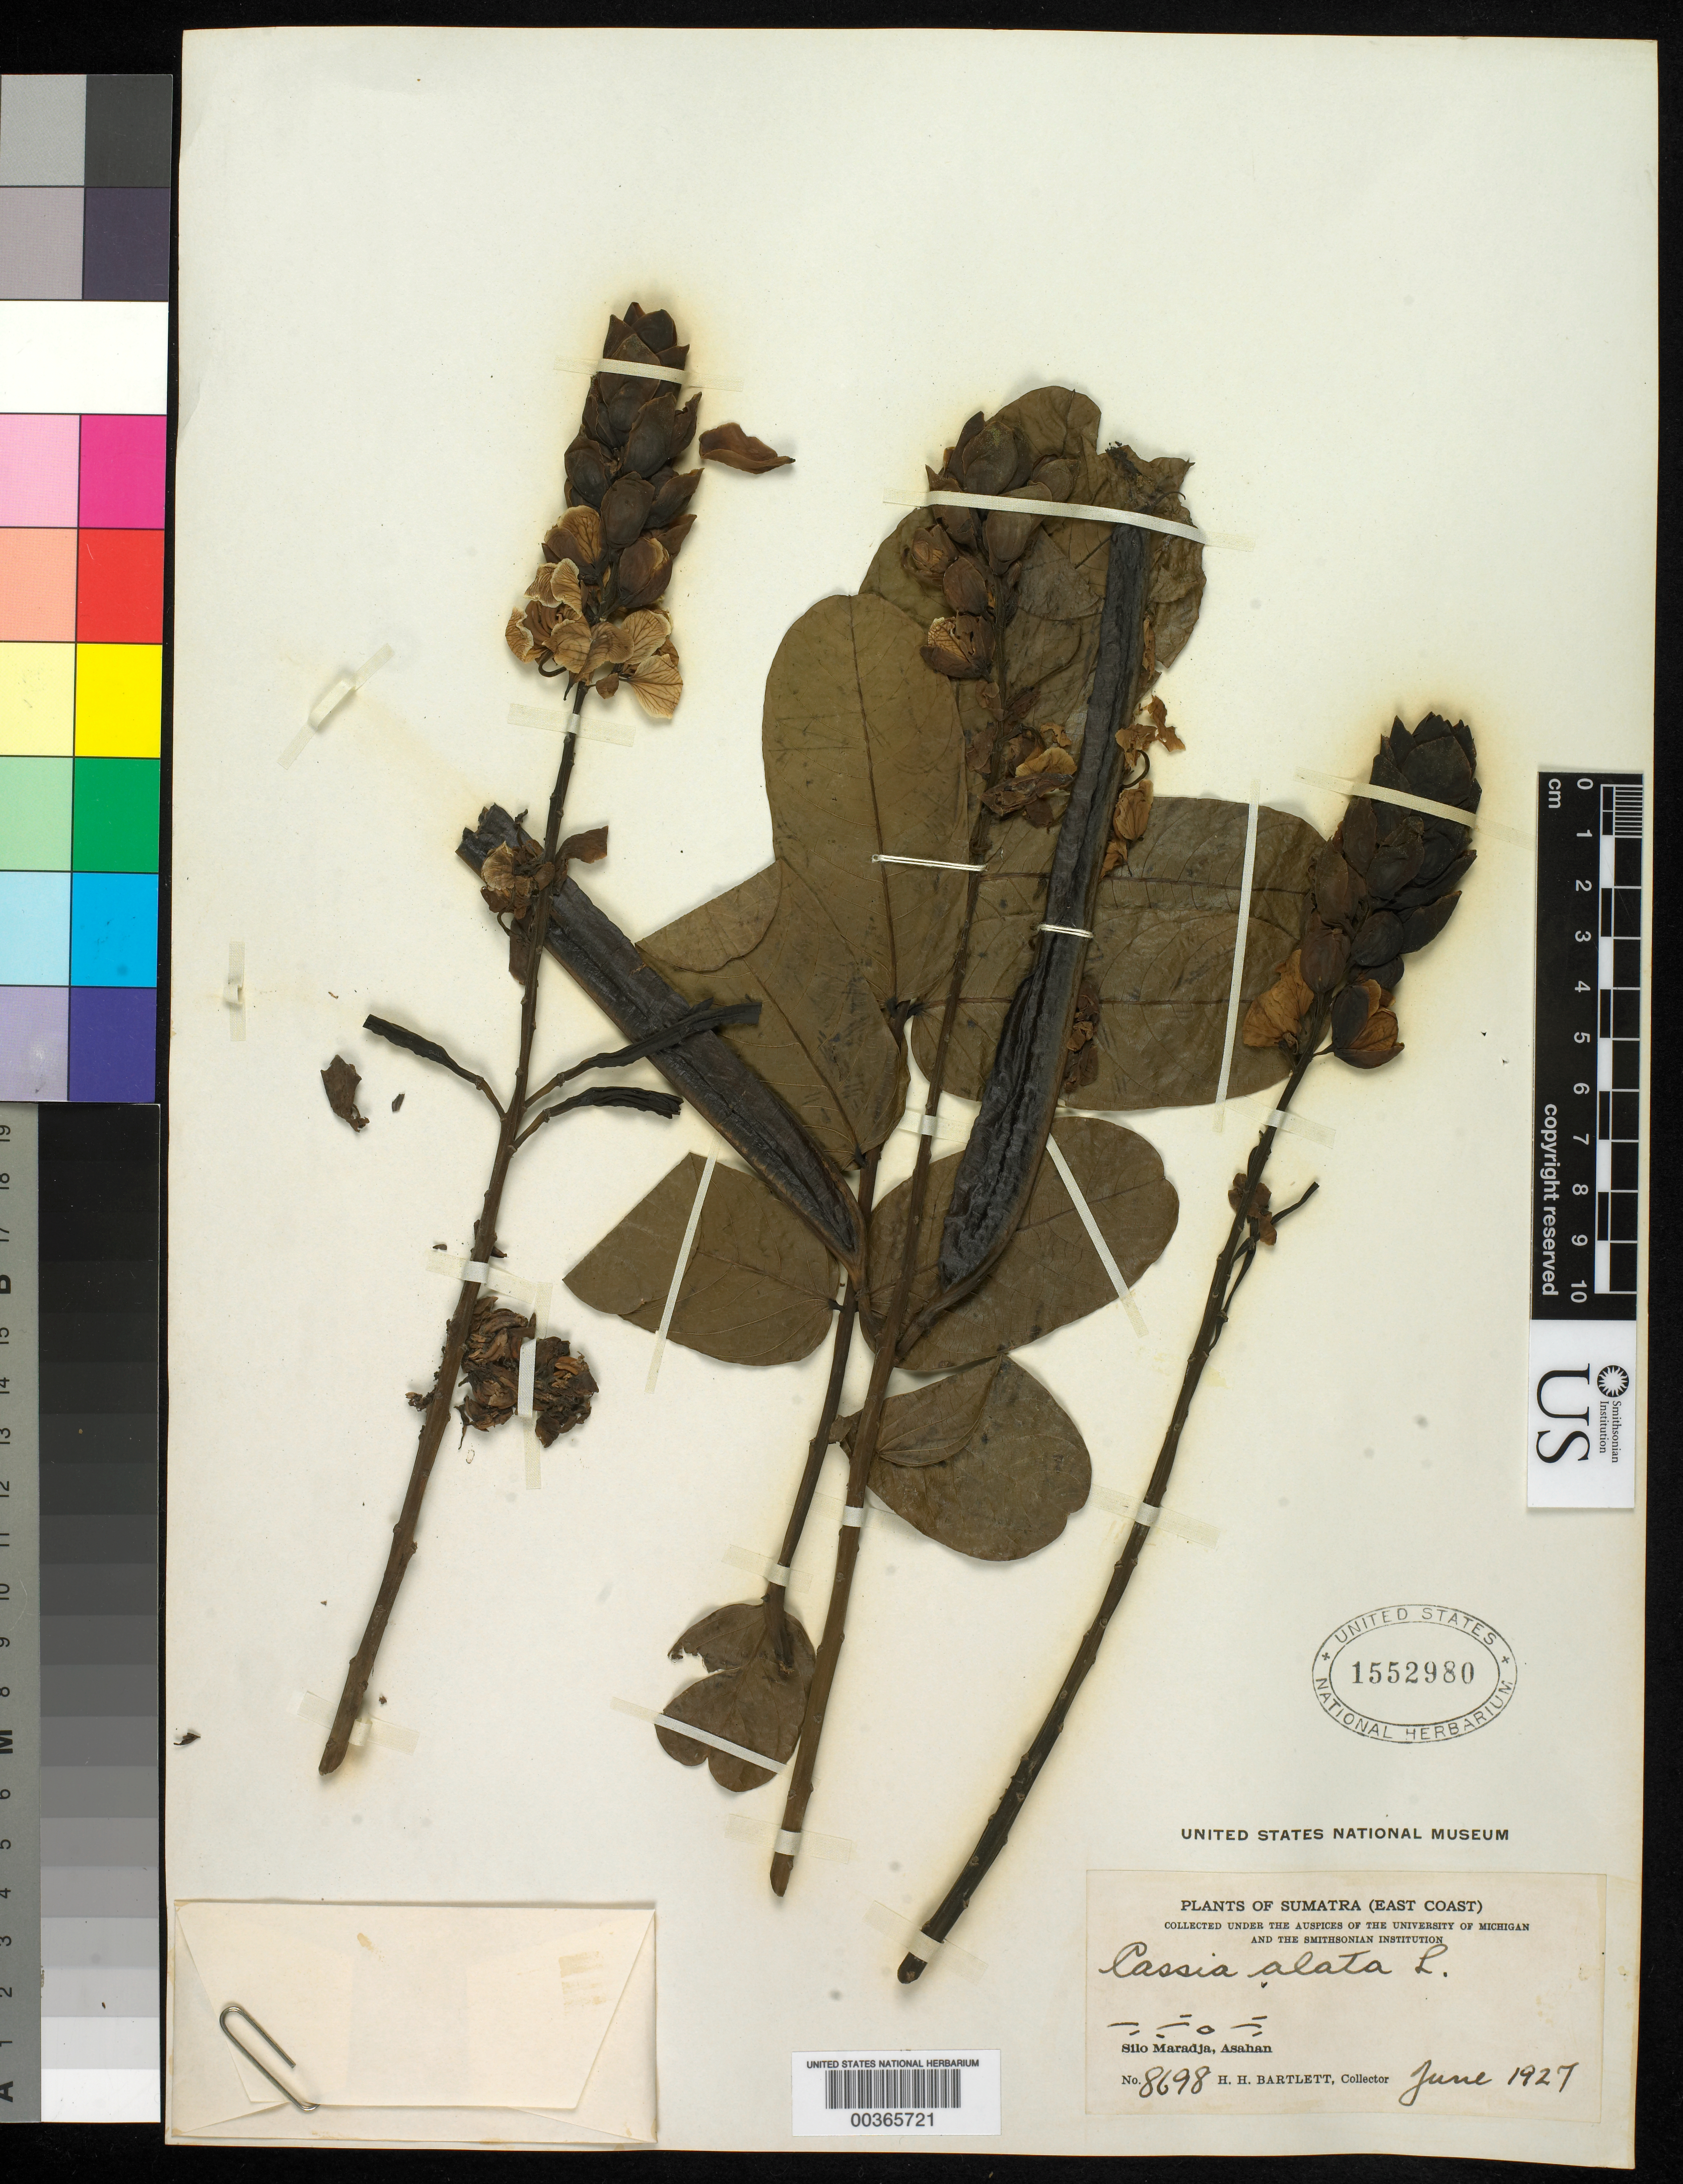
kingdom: Plantae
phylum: Tracheophyta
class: Magnoliopsida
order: Fabales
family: Fabaceae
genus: Senna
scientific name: Senna alata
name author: (L.) Roxb.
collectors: H. H. Bartlett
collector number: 8698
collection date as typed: Jun 1927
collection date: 1927-06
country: Indonesia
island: Sumatra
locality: Silo maradja, asahan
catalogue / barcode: US 1552980